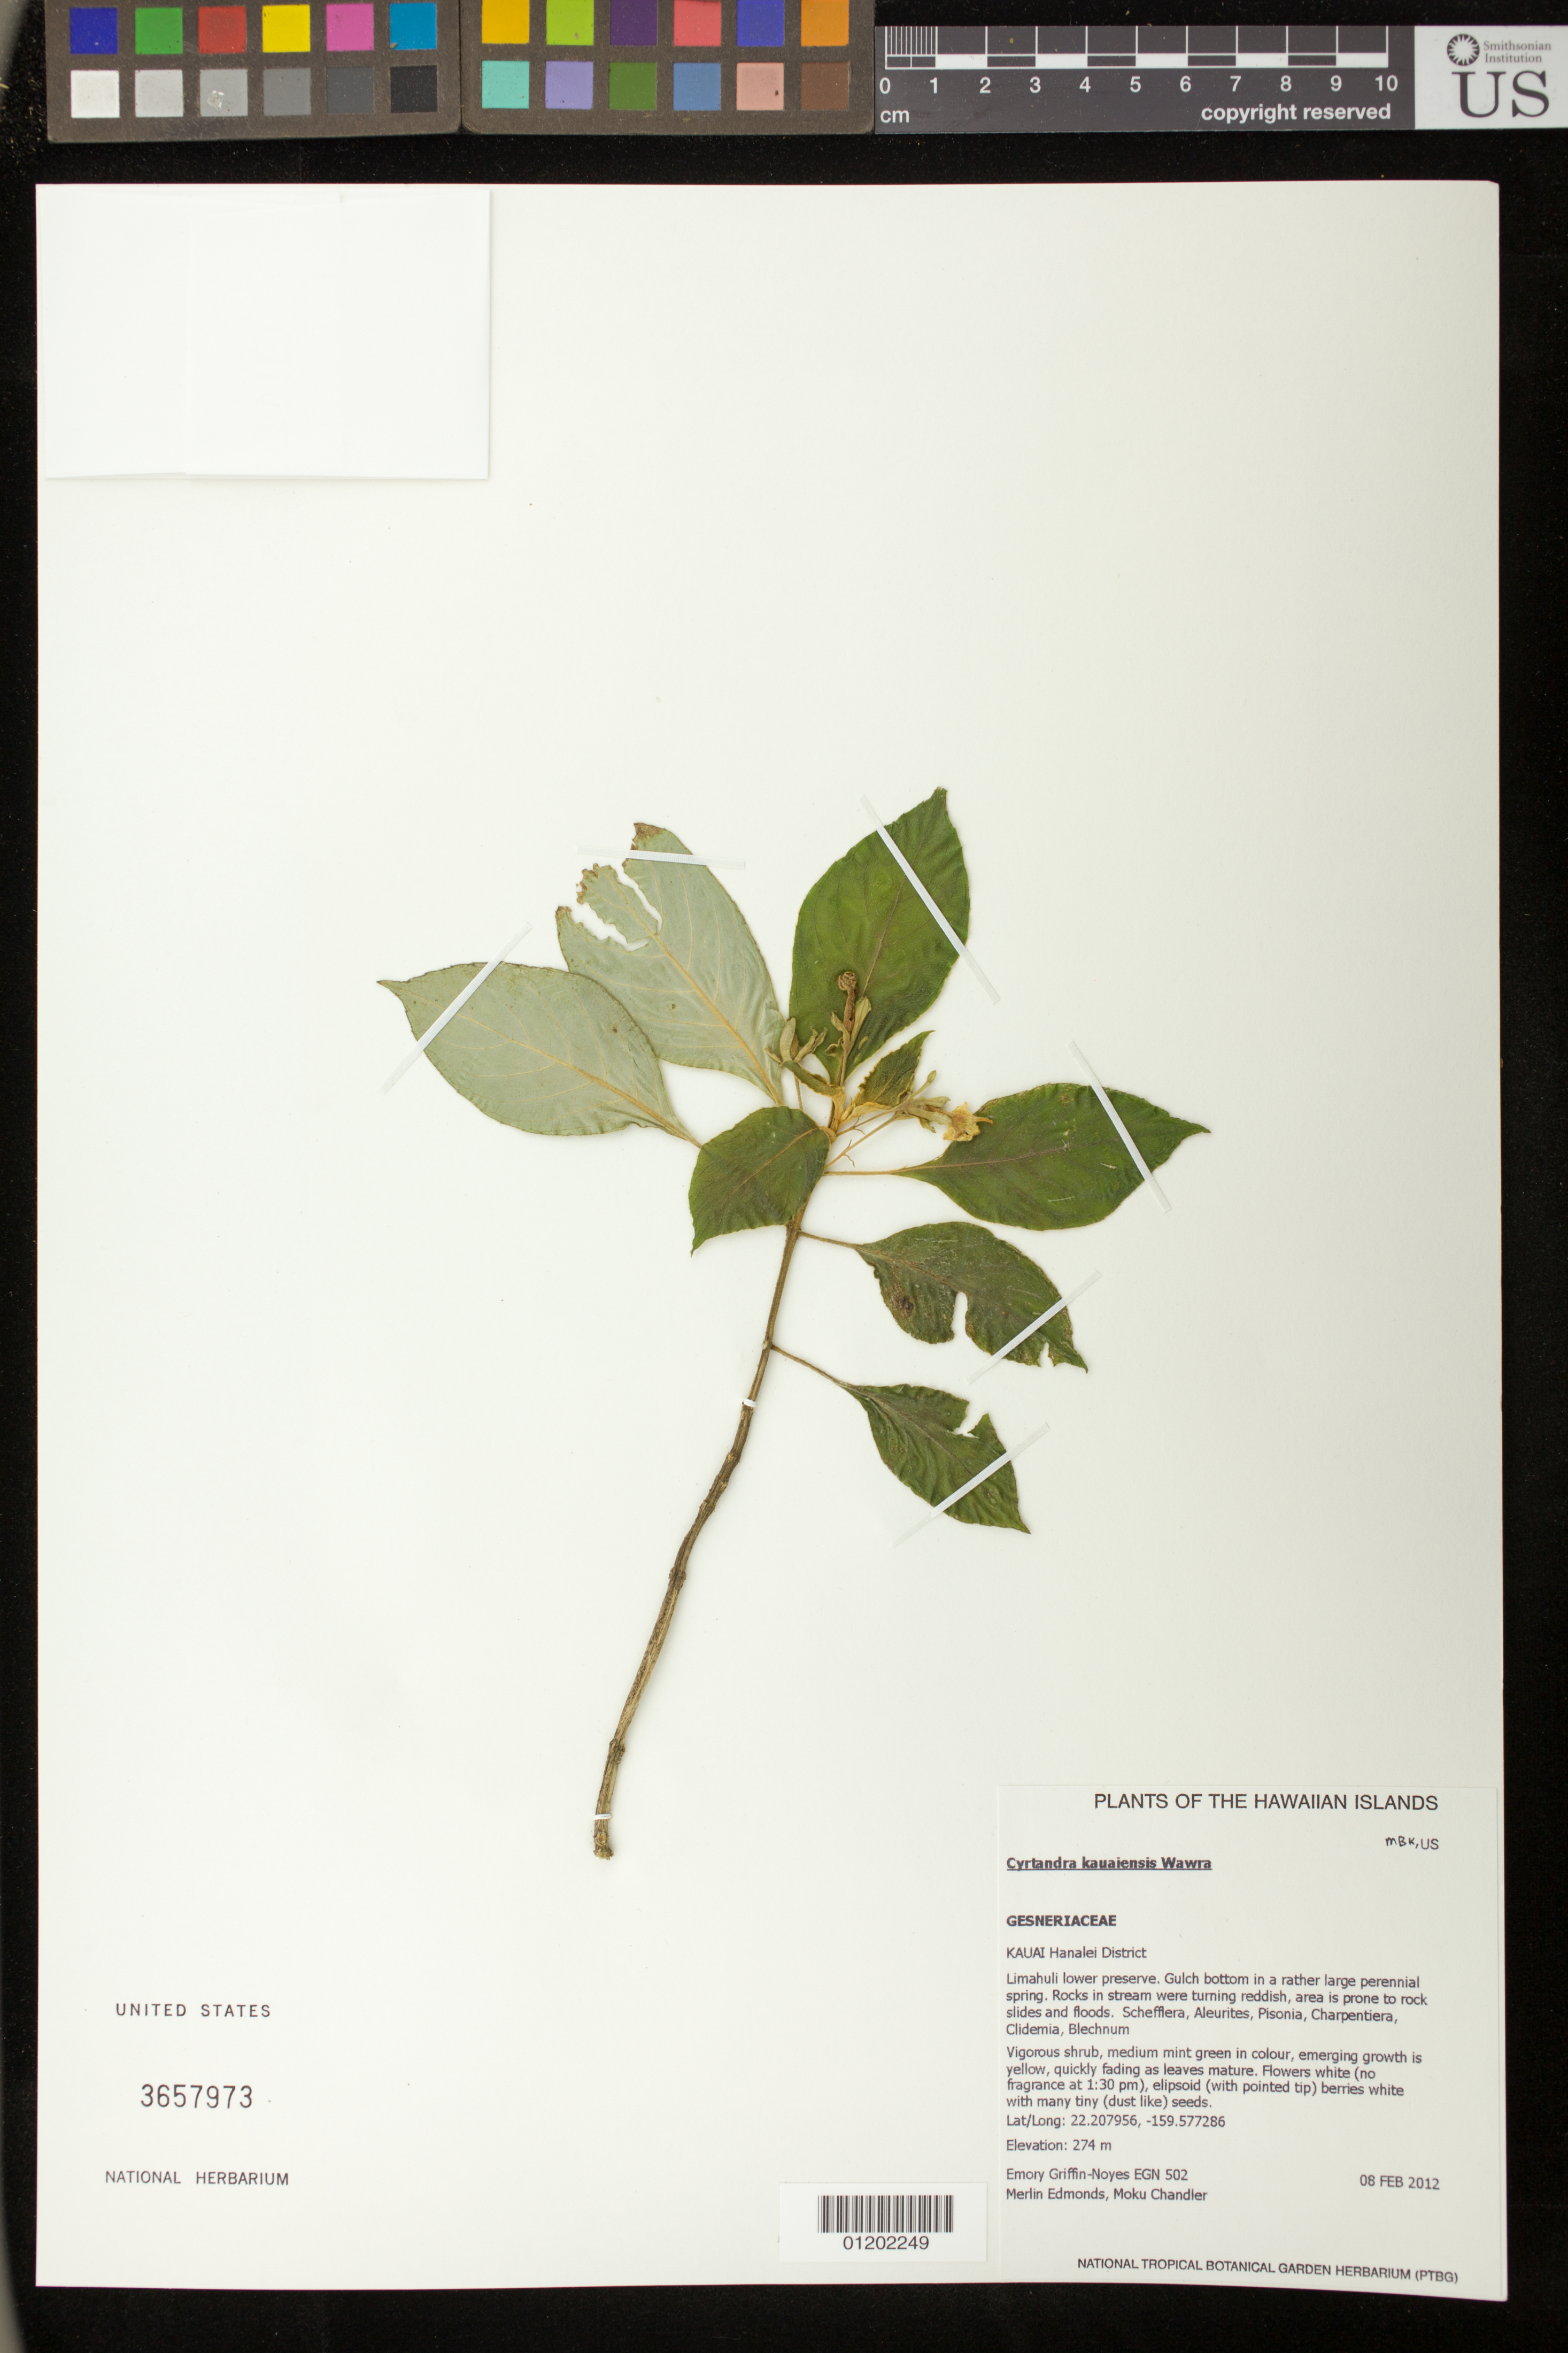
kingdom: Plantae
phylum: Tracheophyta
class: Magnoliopsida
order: Lamiales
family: Gesneriaceae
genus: Cyrtandra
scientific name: Cyrtandra wainihaensis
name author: H. Lév.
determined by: Wagner, W. L., (BOT), Smithsonian Institution - National Museum of Natural History (UNITED STATES)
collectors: E. Griffin-Noyes, M. Edmonds & M. Chandler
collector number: EGN 502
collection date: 2012-02-08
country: United States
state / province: Hawaii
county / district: Kauai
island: Kaua'i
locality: Hanalei District, Limahuli lower preserve, gulch bottom in a rather large perennial spring.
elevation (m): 274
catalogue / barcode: US 3657973